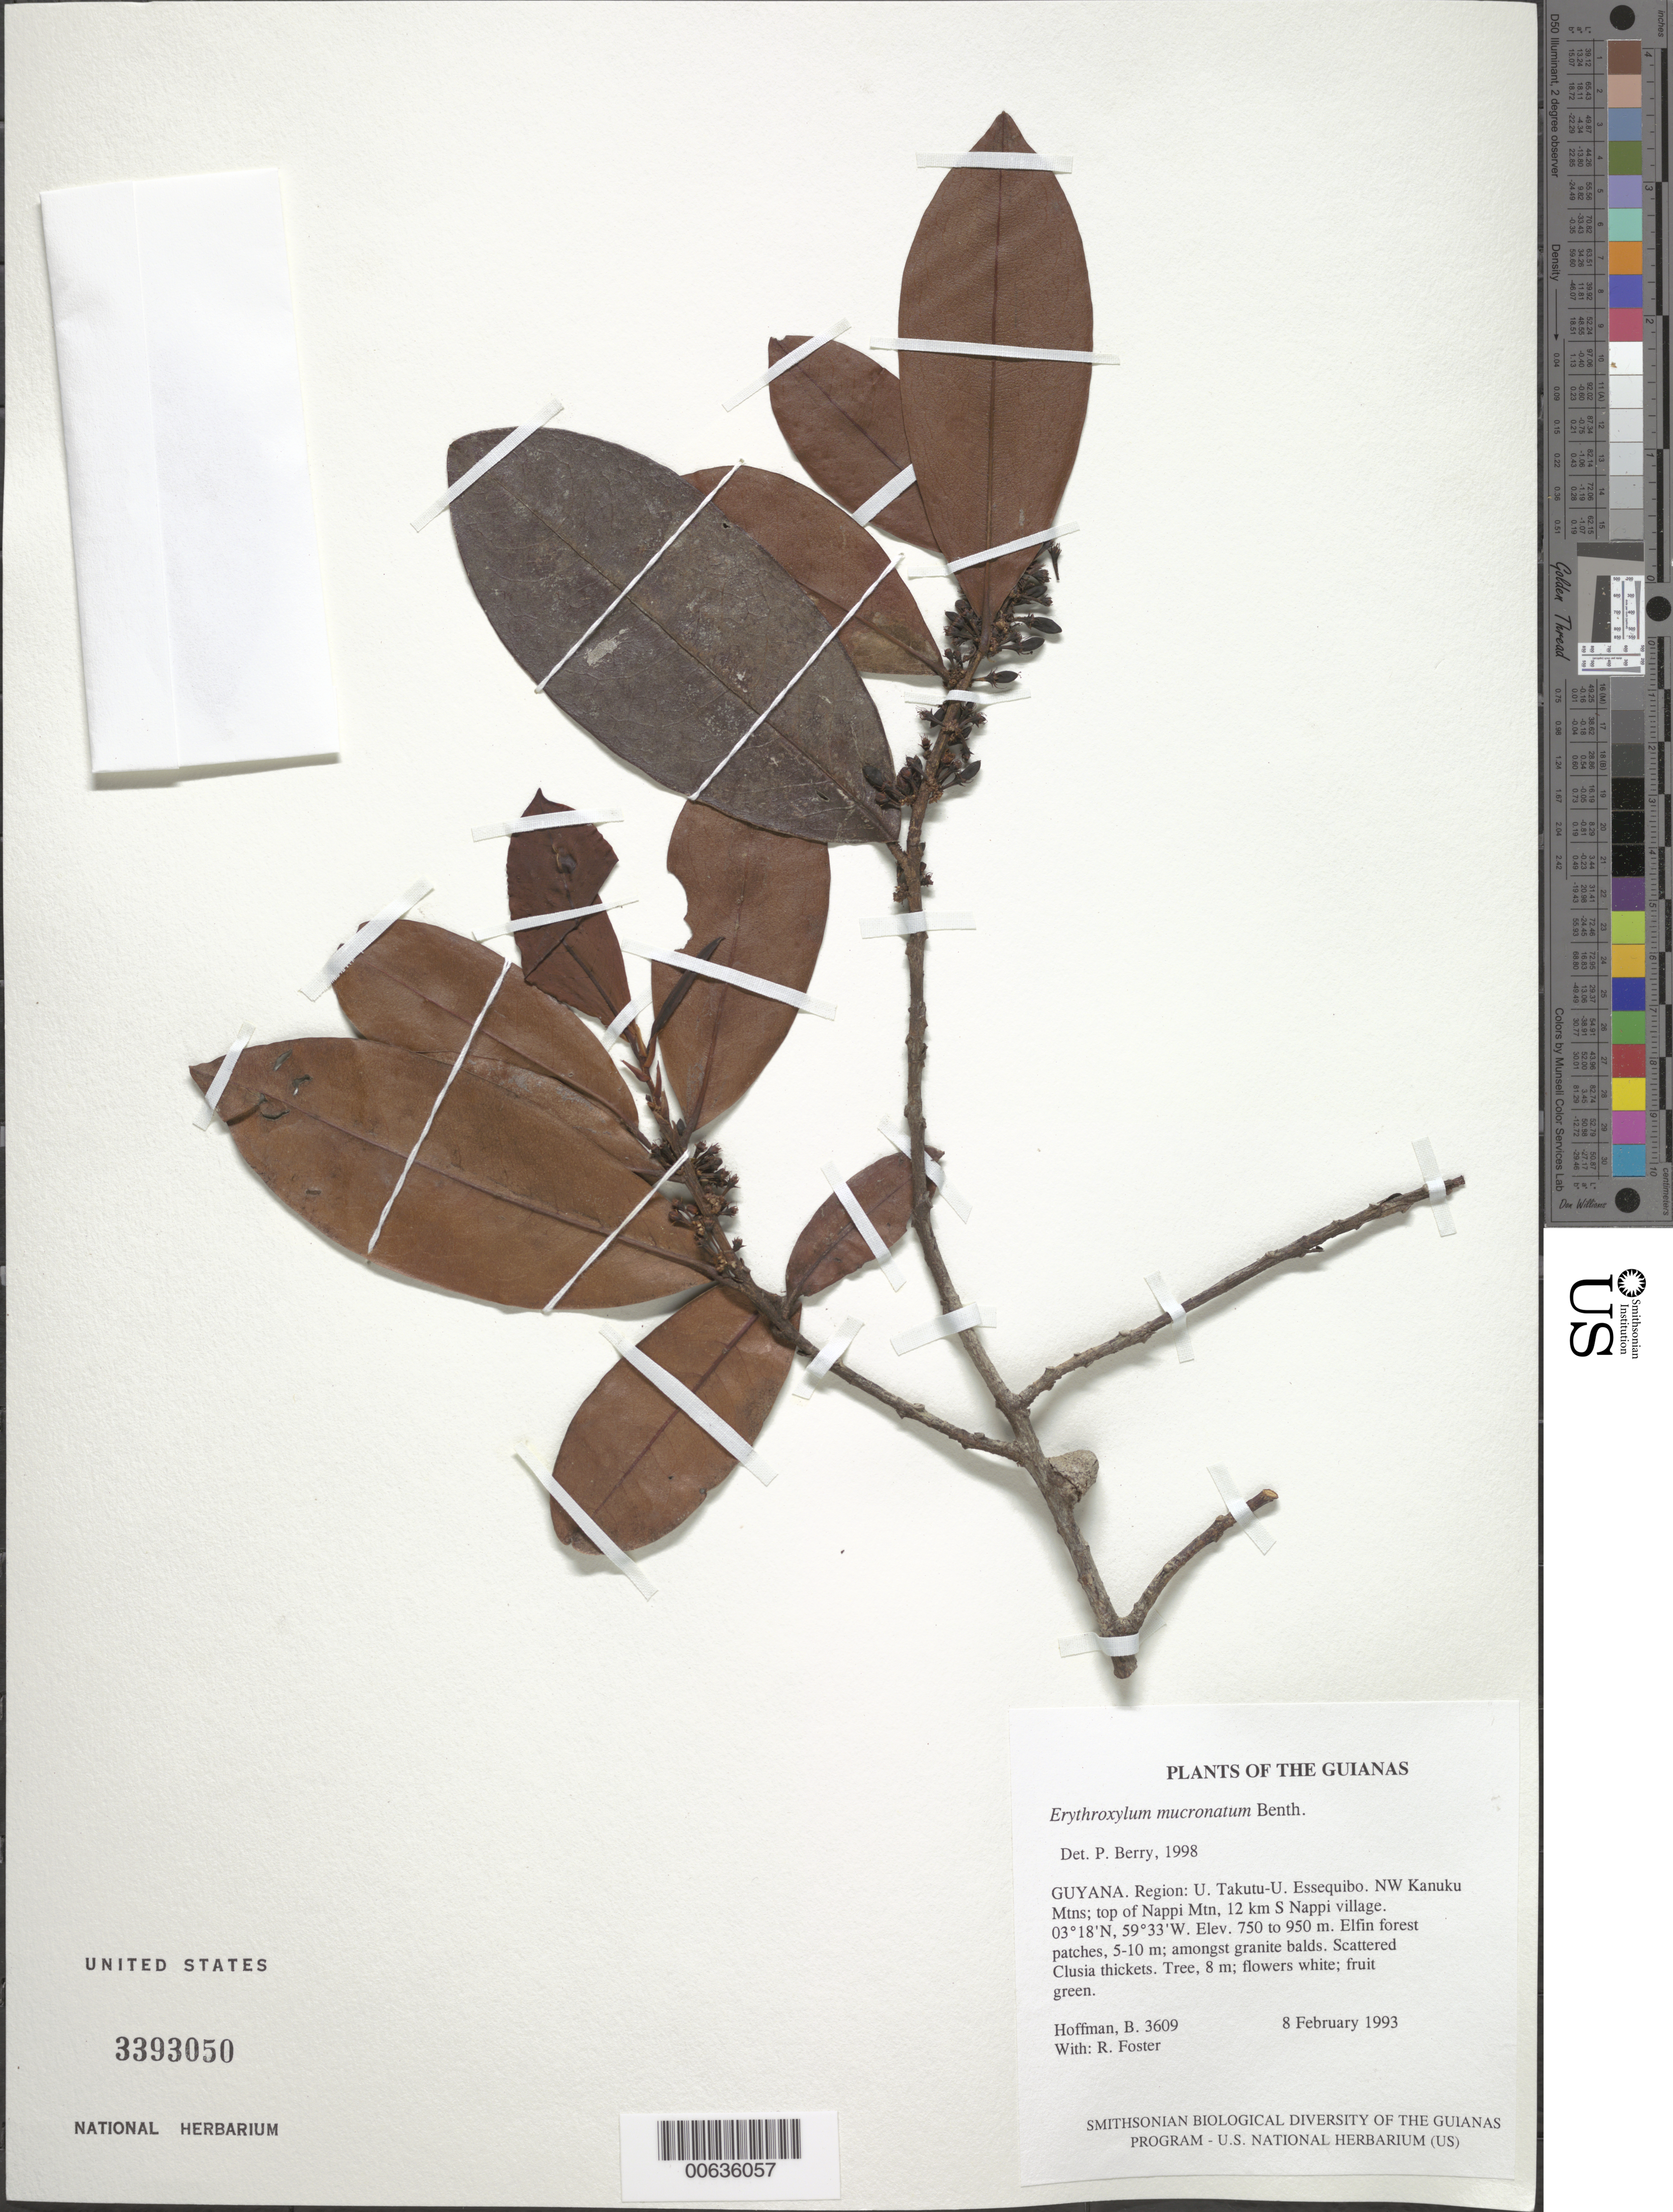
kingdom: Plantae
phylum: Tracheophyta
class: Magnoliopsida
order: Malpighiales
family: Erythroxylaceae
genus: Erythroxylum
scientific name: Erythroxylum mucronatum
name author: Benth.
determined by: Berry, P. E., (WIS), University of Wisconsin - Madison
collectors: B. Hoffman & R. Foster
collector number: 3609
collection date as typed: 8 February 1993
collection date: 1993-02-08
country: Guyana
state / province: U. Takutu-U. Essequibo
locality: NW Kanuku Mountains; top of Nappi Mountain, 12 km S of Nappi village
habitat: Elfin forest patches, 5-10 m; amongst granite balds. Scattered Clusia thickets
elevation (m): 750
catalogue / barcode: US 3393050